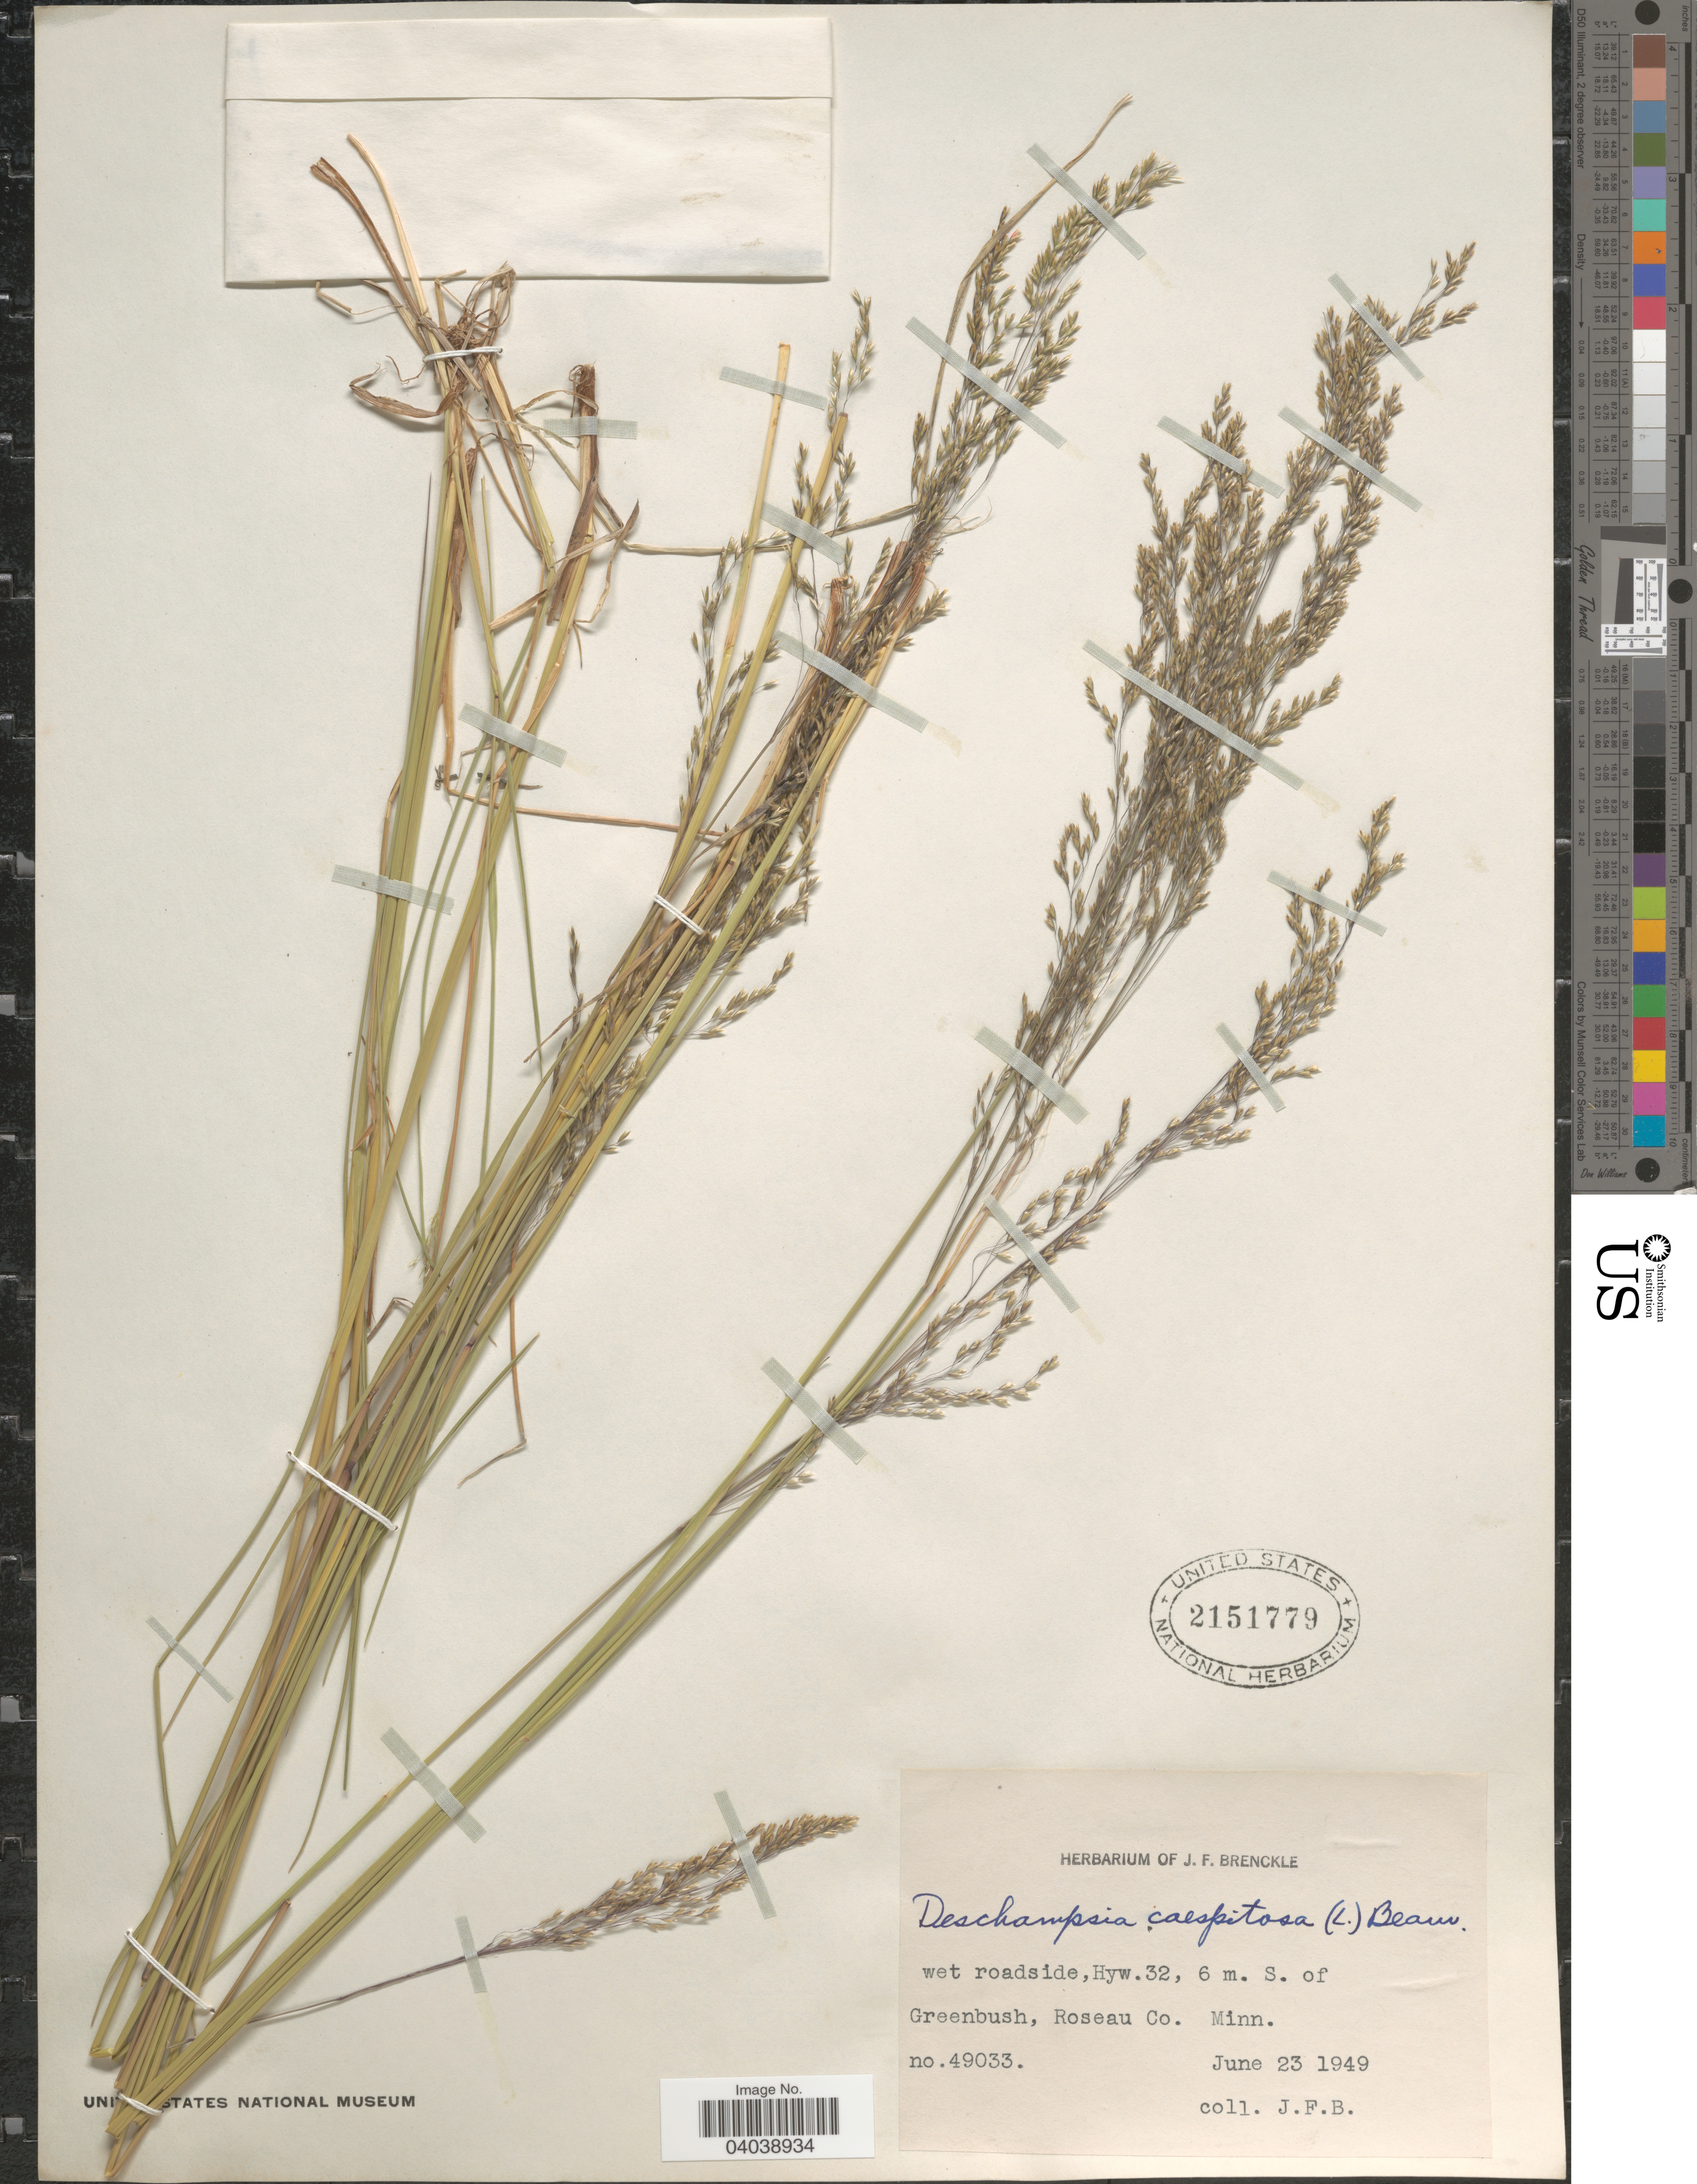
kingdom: Plantae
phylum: Tracheophyta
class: Liliopsida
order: Poales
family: Poaceae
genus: Deschampsia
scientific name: Deschampsia cespitosa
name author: (L.) P. Beauv.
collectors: J. Brenckle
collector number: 49033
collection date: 1949-06-23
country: United States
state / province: Minnesota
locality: Wet roadside, Hyw. 32, 6 m. S. of Greenbush, Roseau Co.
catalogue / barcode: US 2151779